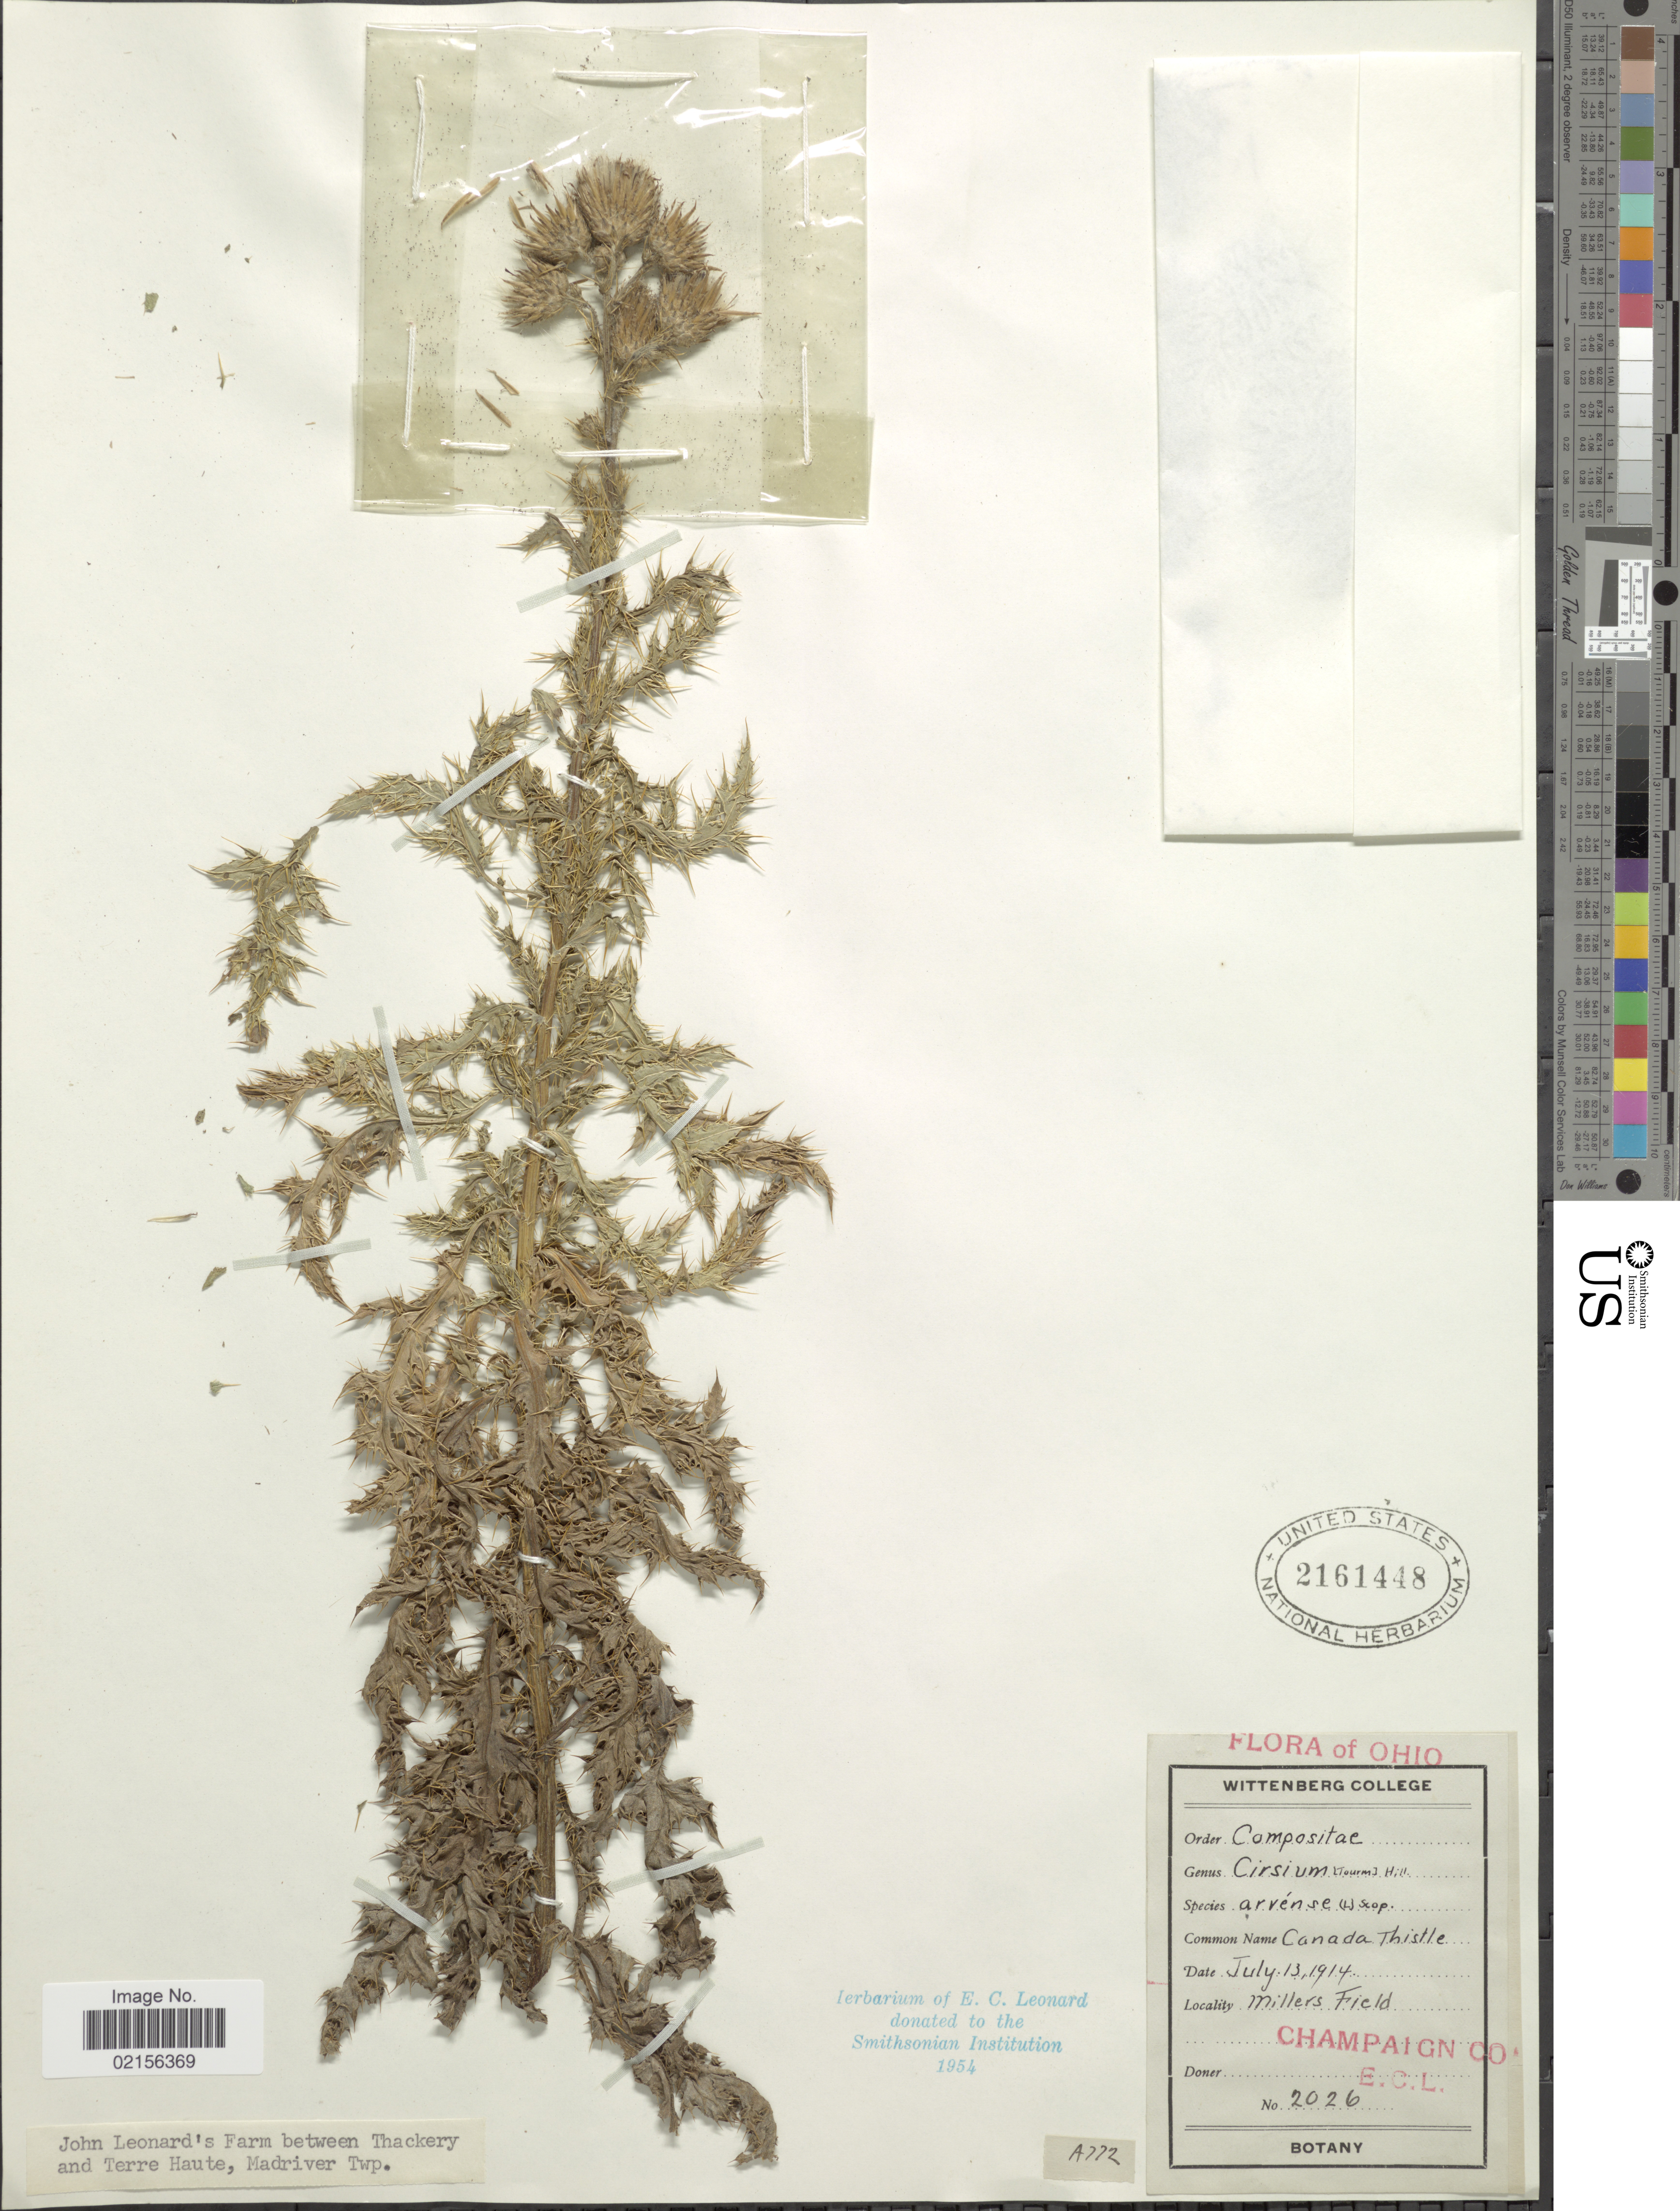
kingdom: Plantae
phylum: Tracheophyta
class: Magnoliopsida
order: Asterales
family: Asteraceae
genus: Cirsium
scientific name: Cirsium arvense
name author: (L.) Scop.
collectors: E. C. Leonard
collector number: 2026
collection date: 1914-07-13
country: United States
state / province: Ohio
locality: Millers Field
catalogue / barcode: US 2161448